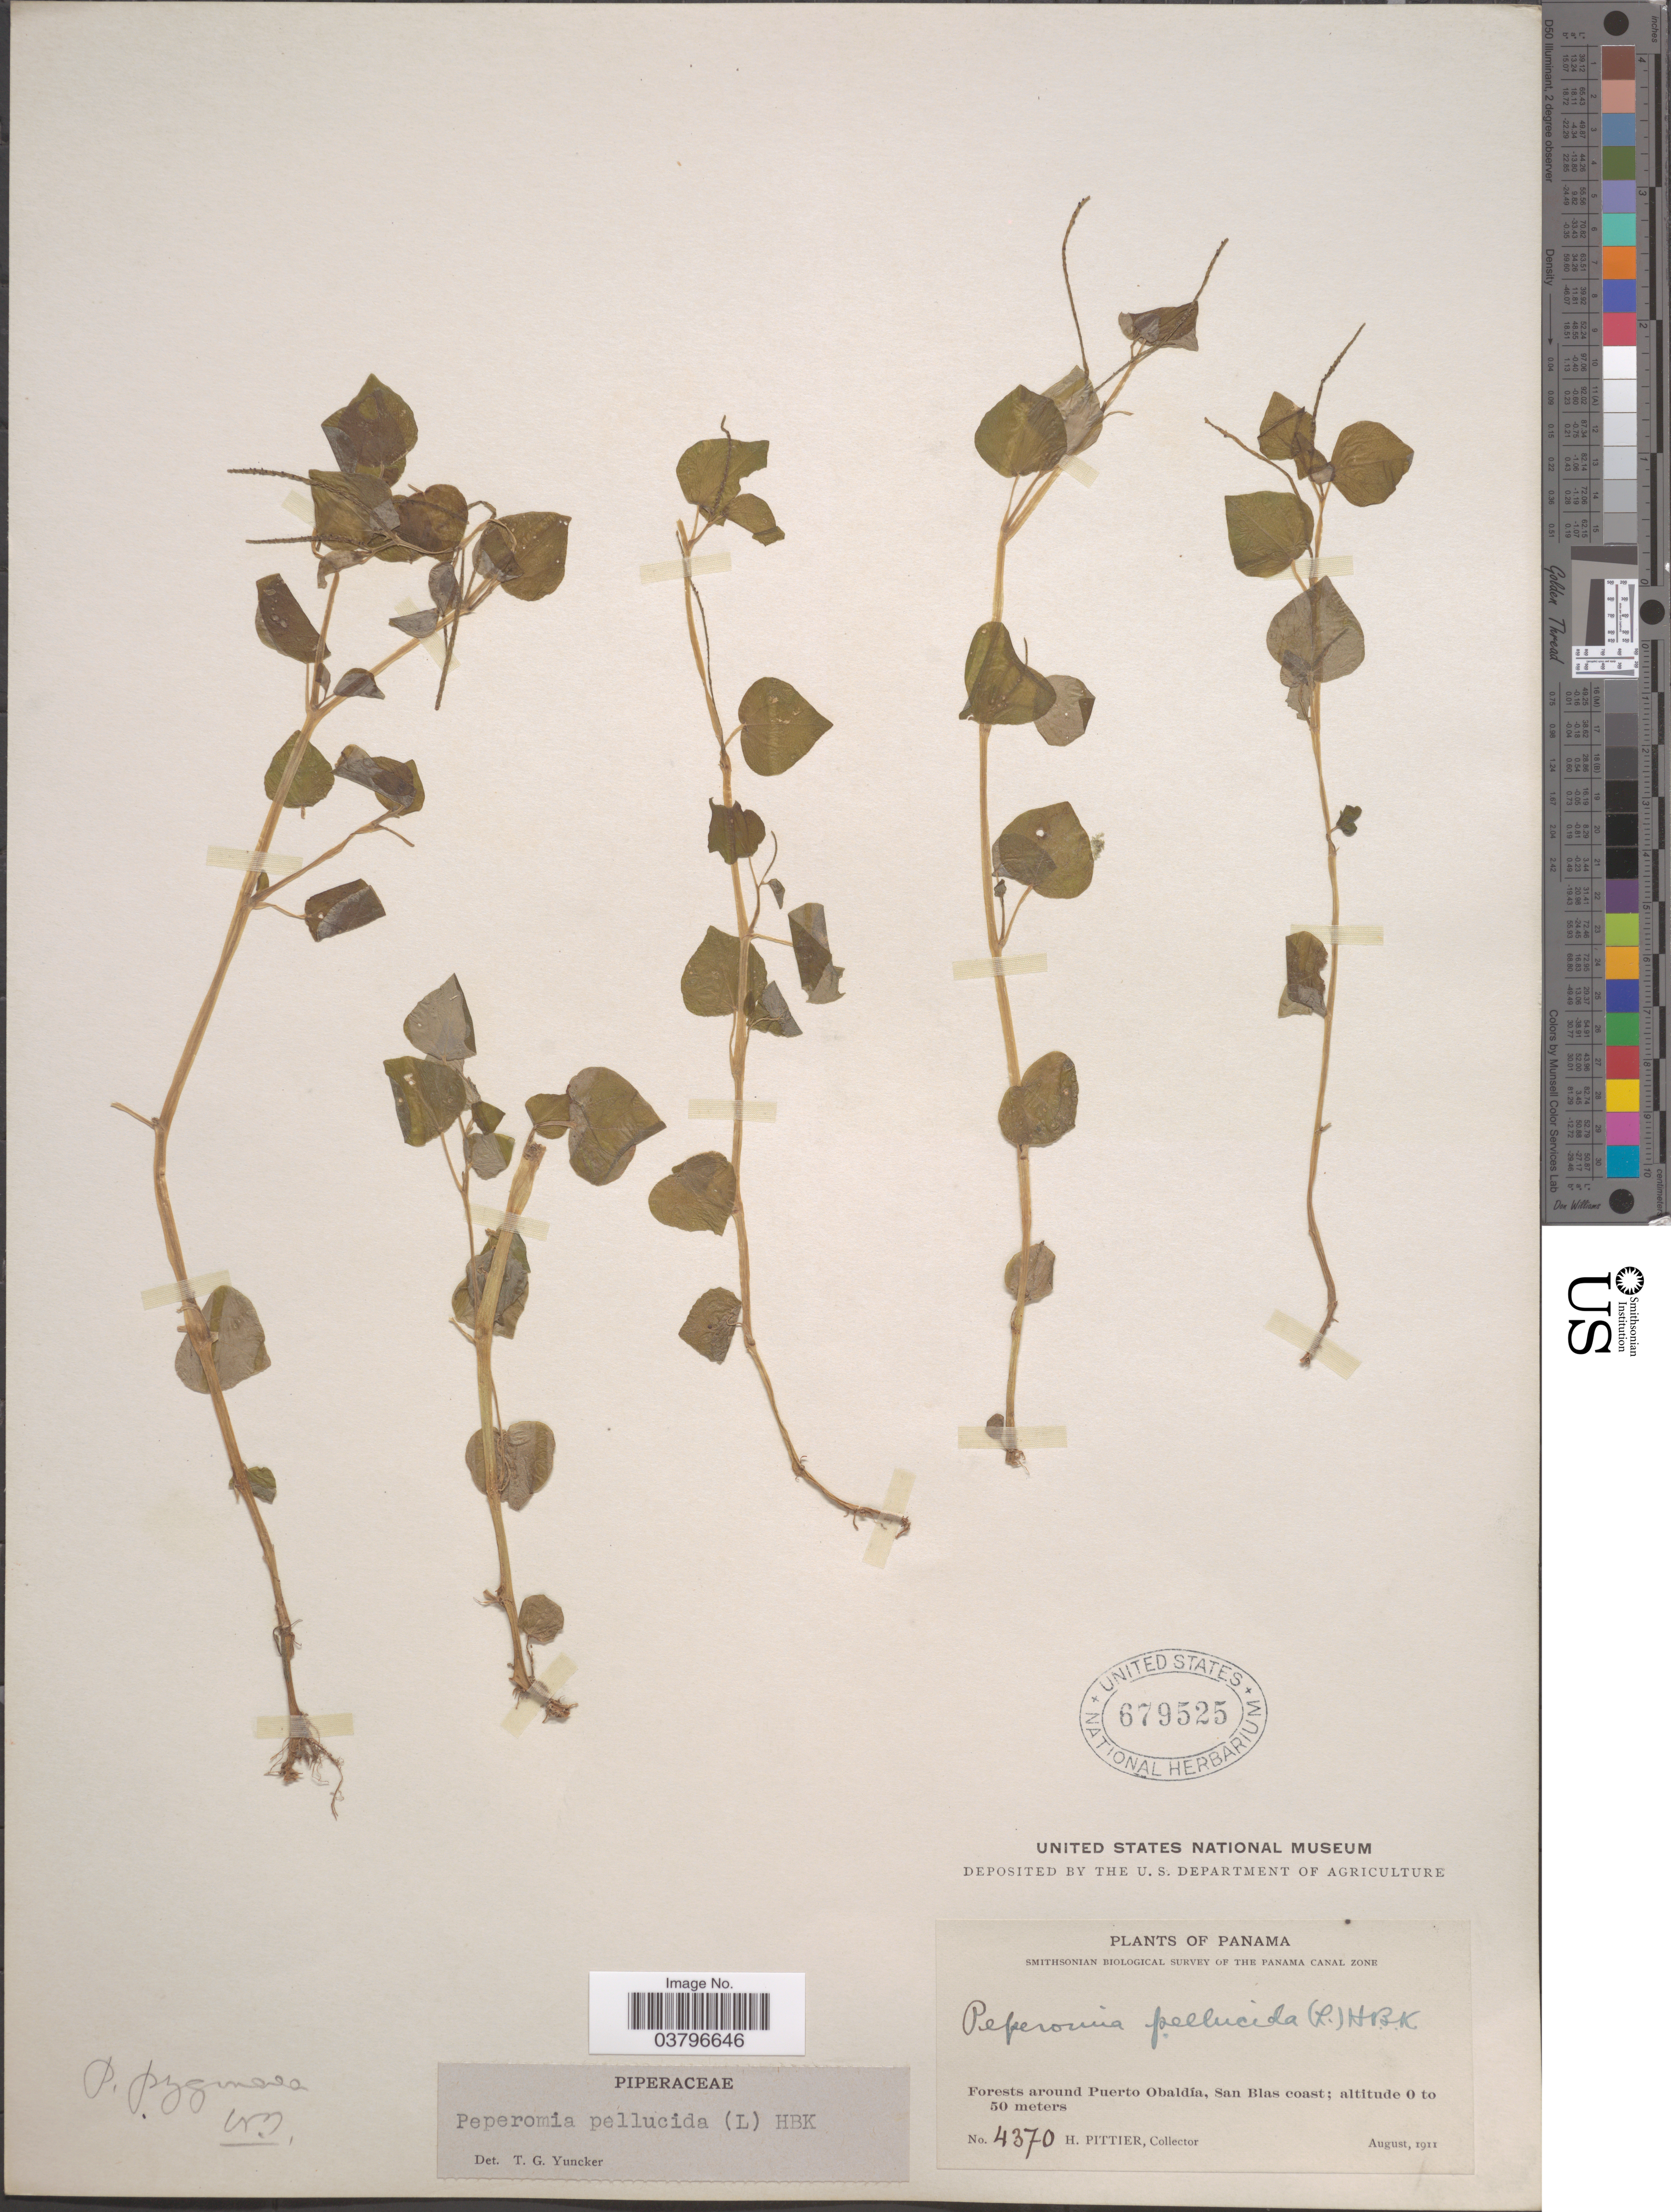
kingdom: Plantae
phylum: Tracheophyta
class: Magnoliopsida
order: Piperales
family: Piperaceae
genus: Peperomia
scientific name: Peperomia pellucida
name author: (L.) Kunth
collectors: H. F. Pittier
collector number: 4370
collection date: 1911-08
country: Panama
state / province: Kuna Yala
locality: The Panama Canal Zone. Forests around Puerto Obaldía, San Blas coast.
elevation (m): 0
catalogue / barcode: US 679525